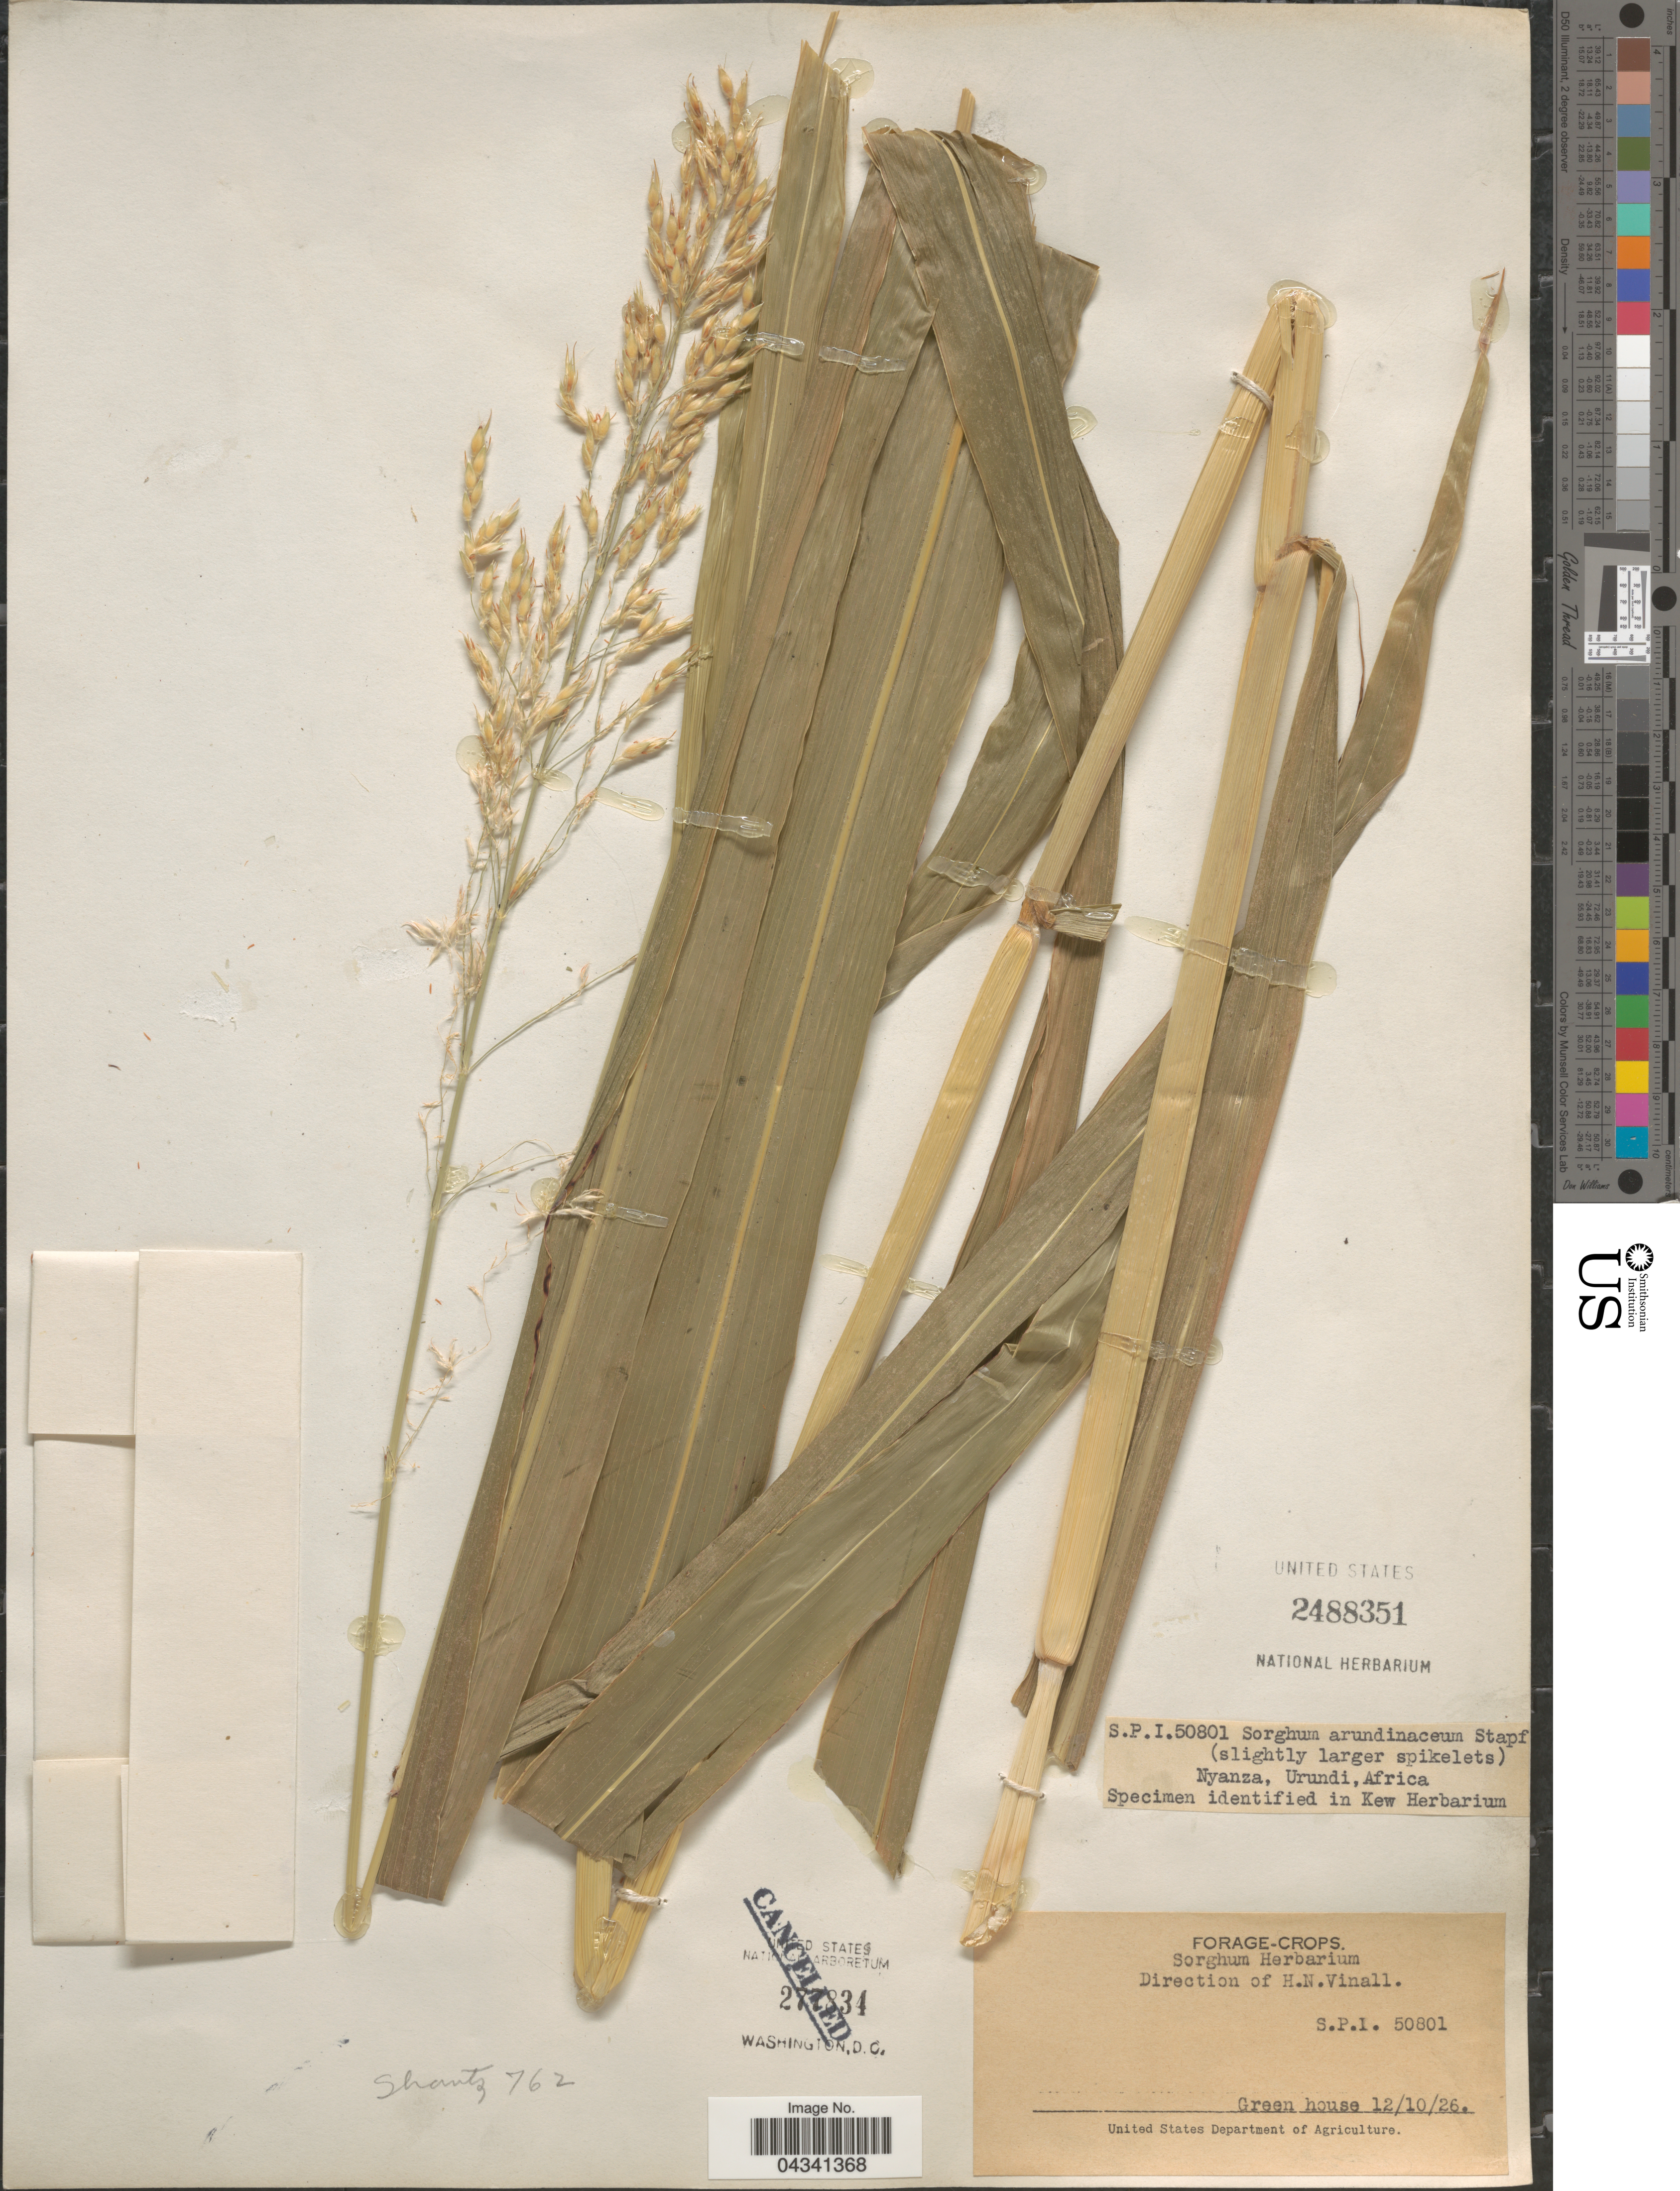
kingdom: Plantae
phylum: Tracheophyta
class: Liliopsida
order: Poales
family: Poaceae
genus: Sorghum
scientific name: Sorghum arundinaceum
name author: (Desv.) Stapf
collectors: H. Vinall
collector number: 50801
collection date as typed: Transcribed d/m/y: 12/10/26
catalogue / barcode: US 2488351